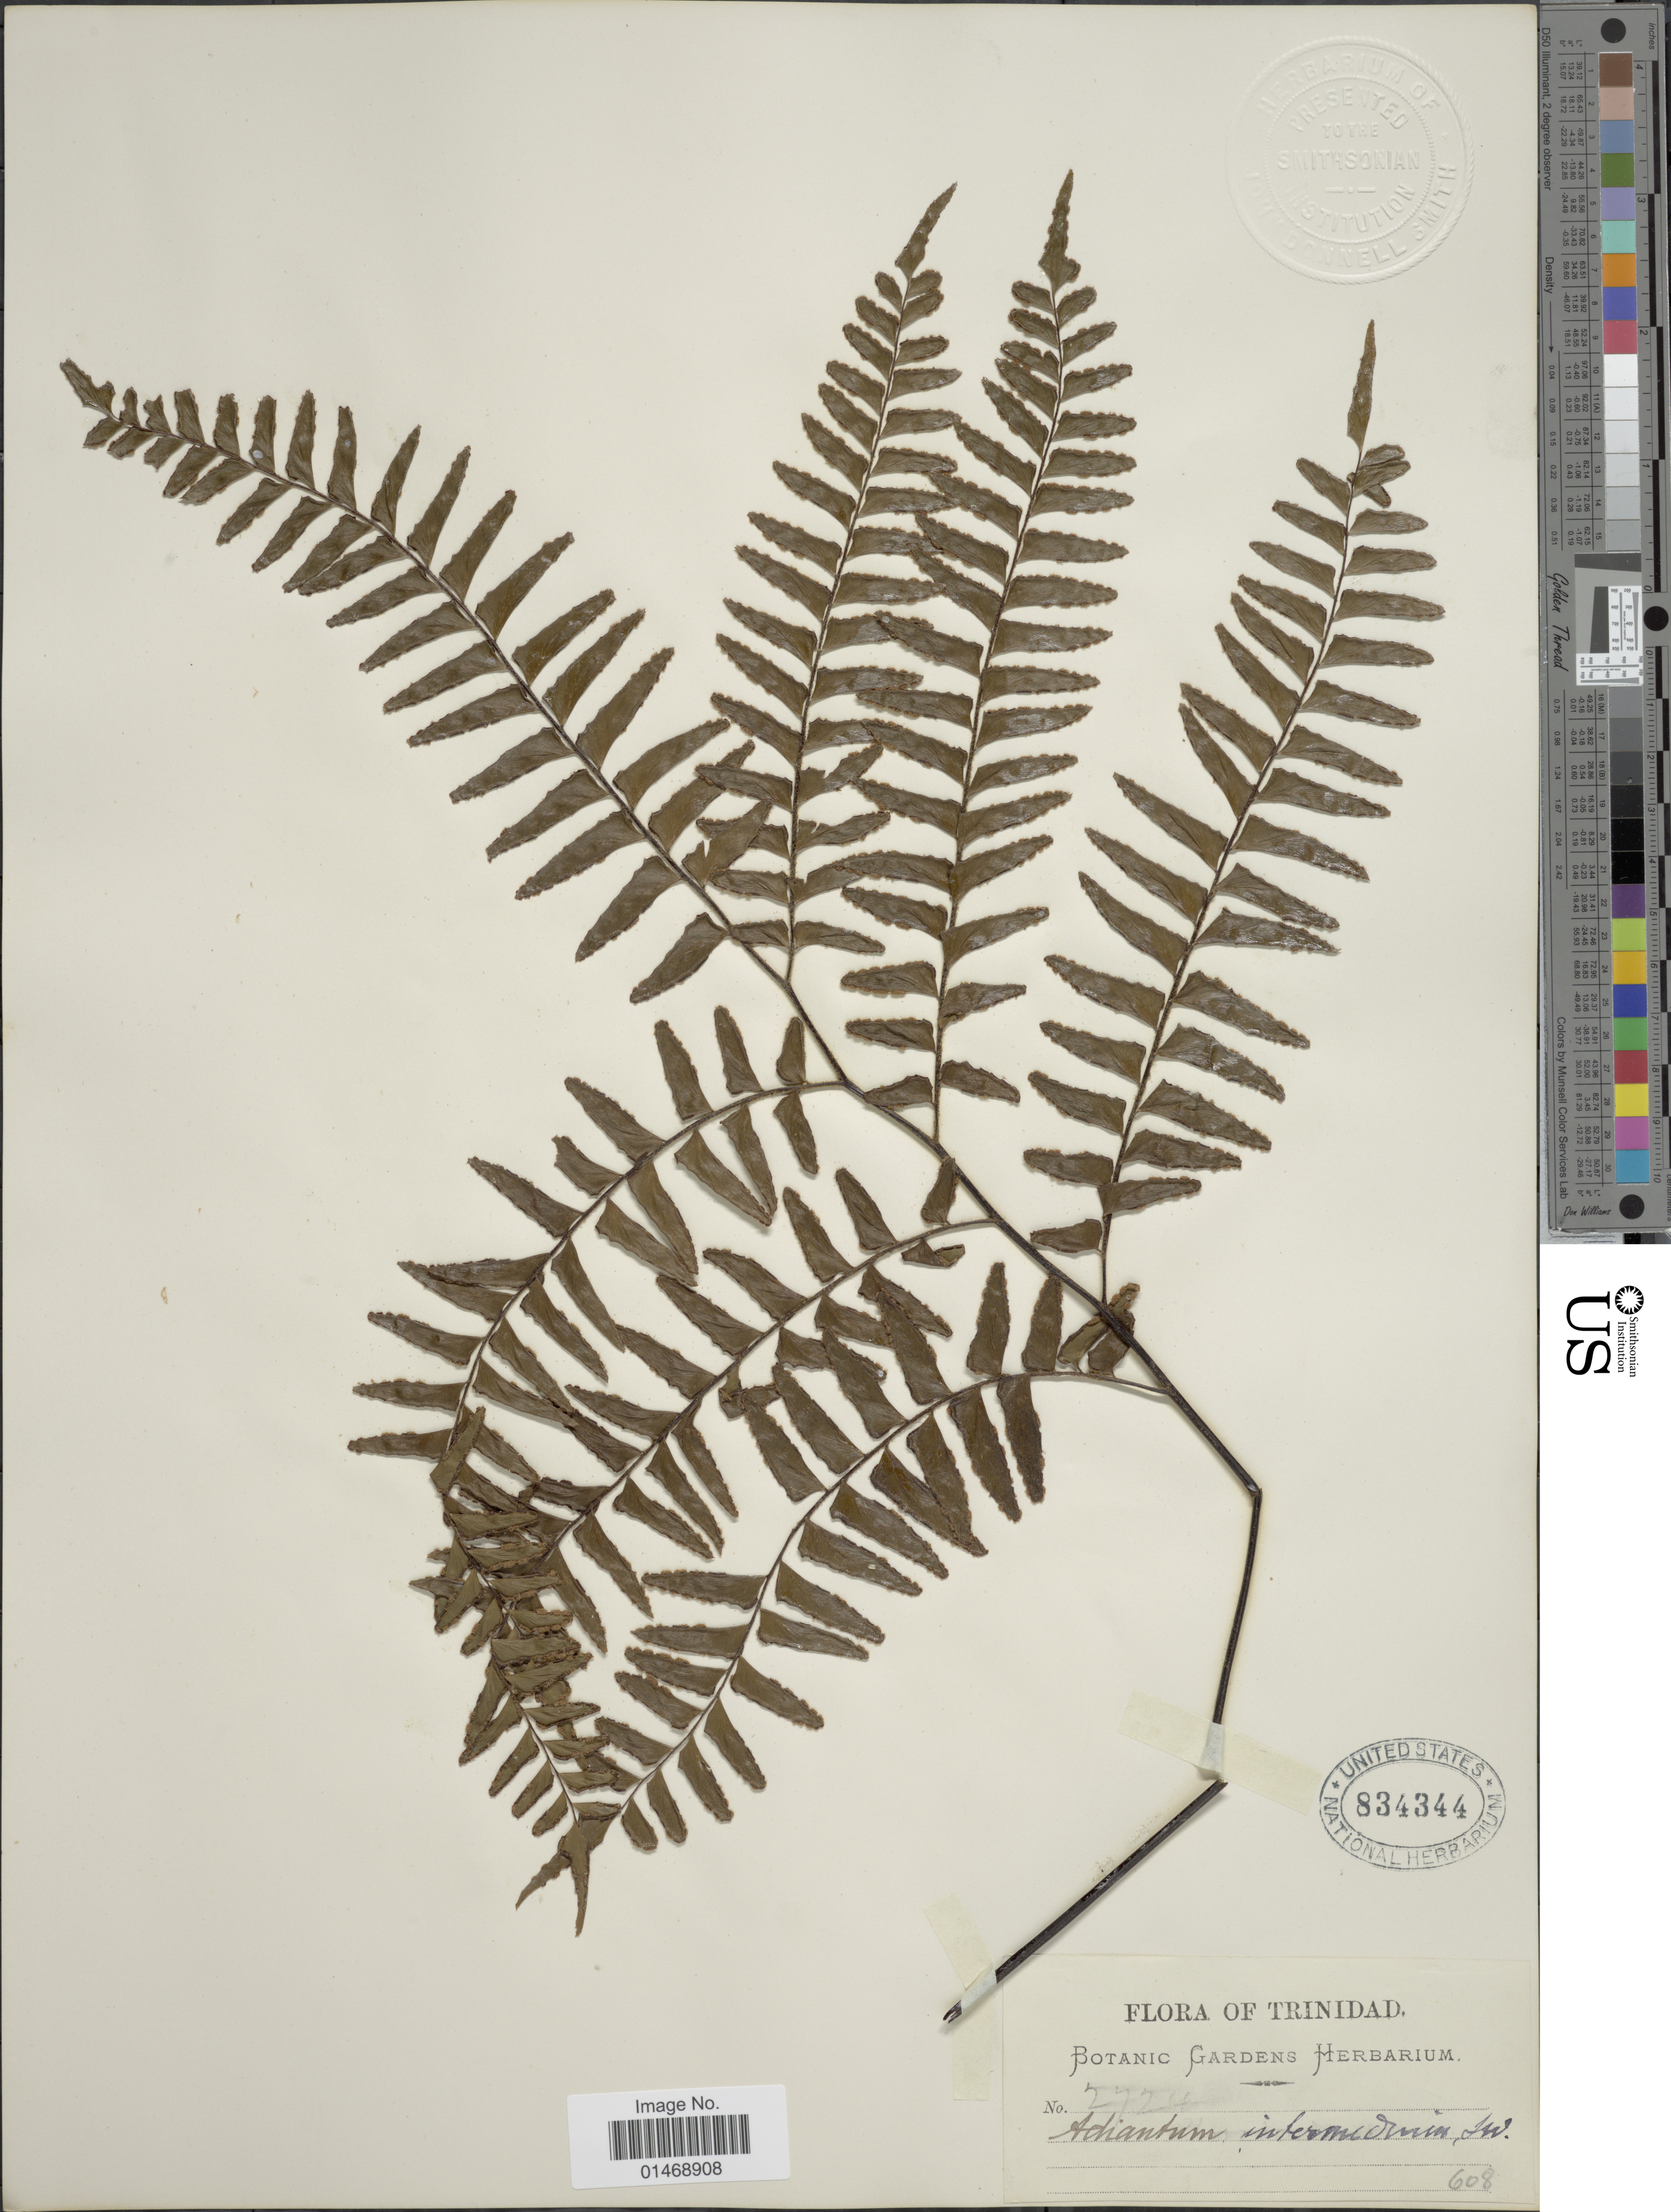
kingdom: Plantae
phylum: Tracheophyta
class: Polypodiopsida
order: Polypodiales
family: Pteridaceae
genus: Adiantum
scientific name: Adiantum latifolium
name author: Lam.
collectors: Botanic Gardens Herbarium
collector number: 2724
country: Trinidad and Tobago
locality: Trinidad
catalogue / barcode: US 834344